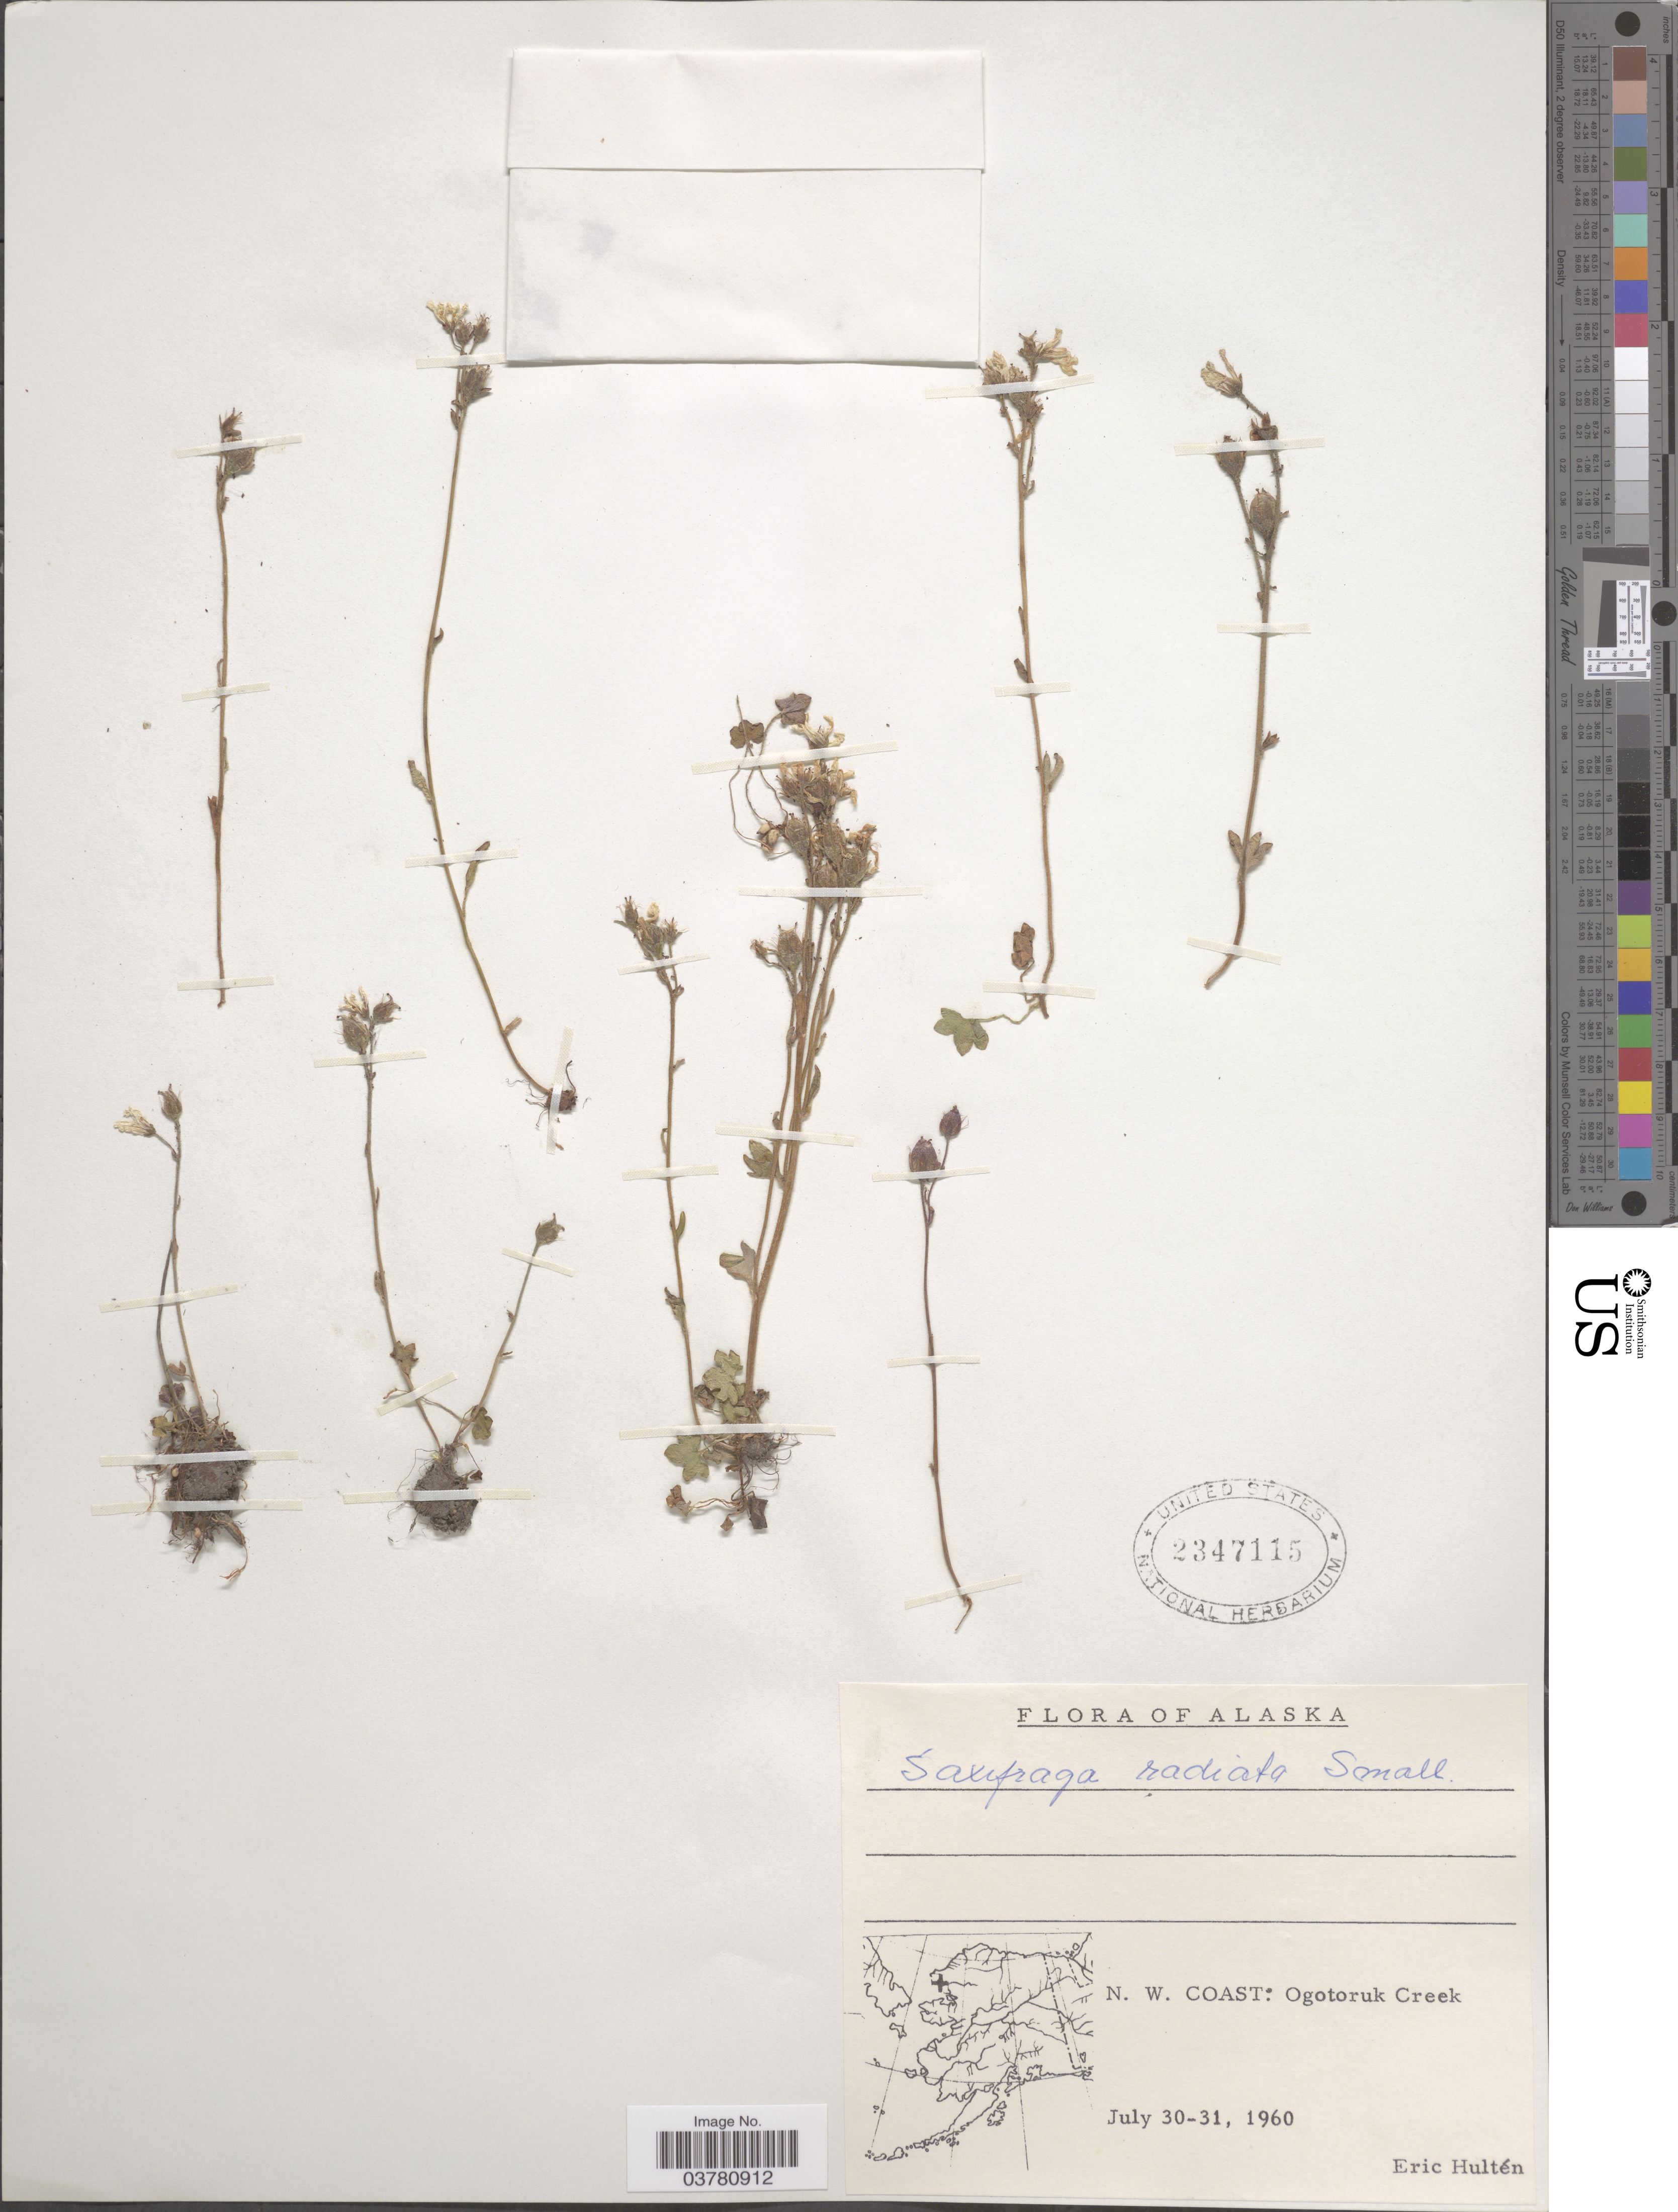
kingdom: Plantae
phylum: Tracheophyta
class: Magnoliopsida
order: Saxifragales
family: Saxifragaceae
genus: Saxifraga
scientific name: Saxifraga sibirica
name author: L.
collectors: E. G. Hultén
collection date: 1960-07-30/1960-07-31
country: United States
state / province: Alaska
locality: N. W. Coast: Ogotoruk Creek.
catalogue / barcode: US 2347115